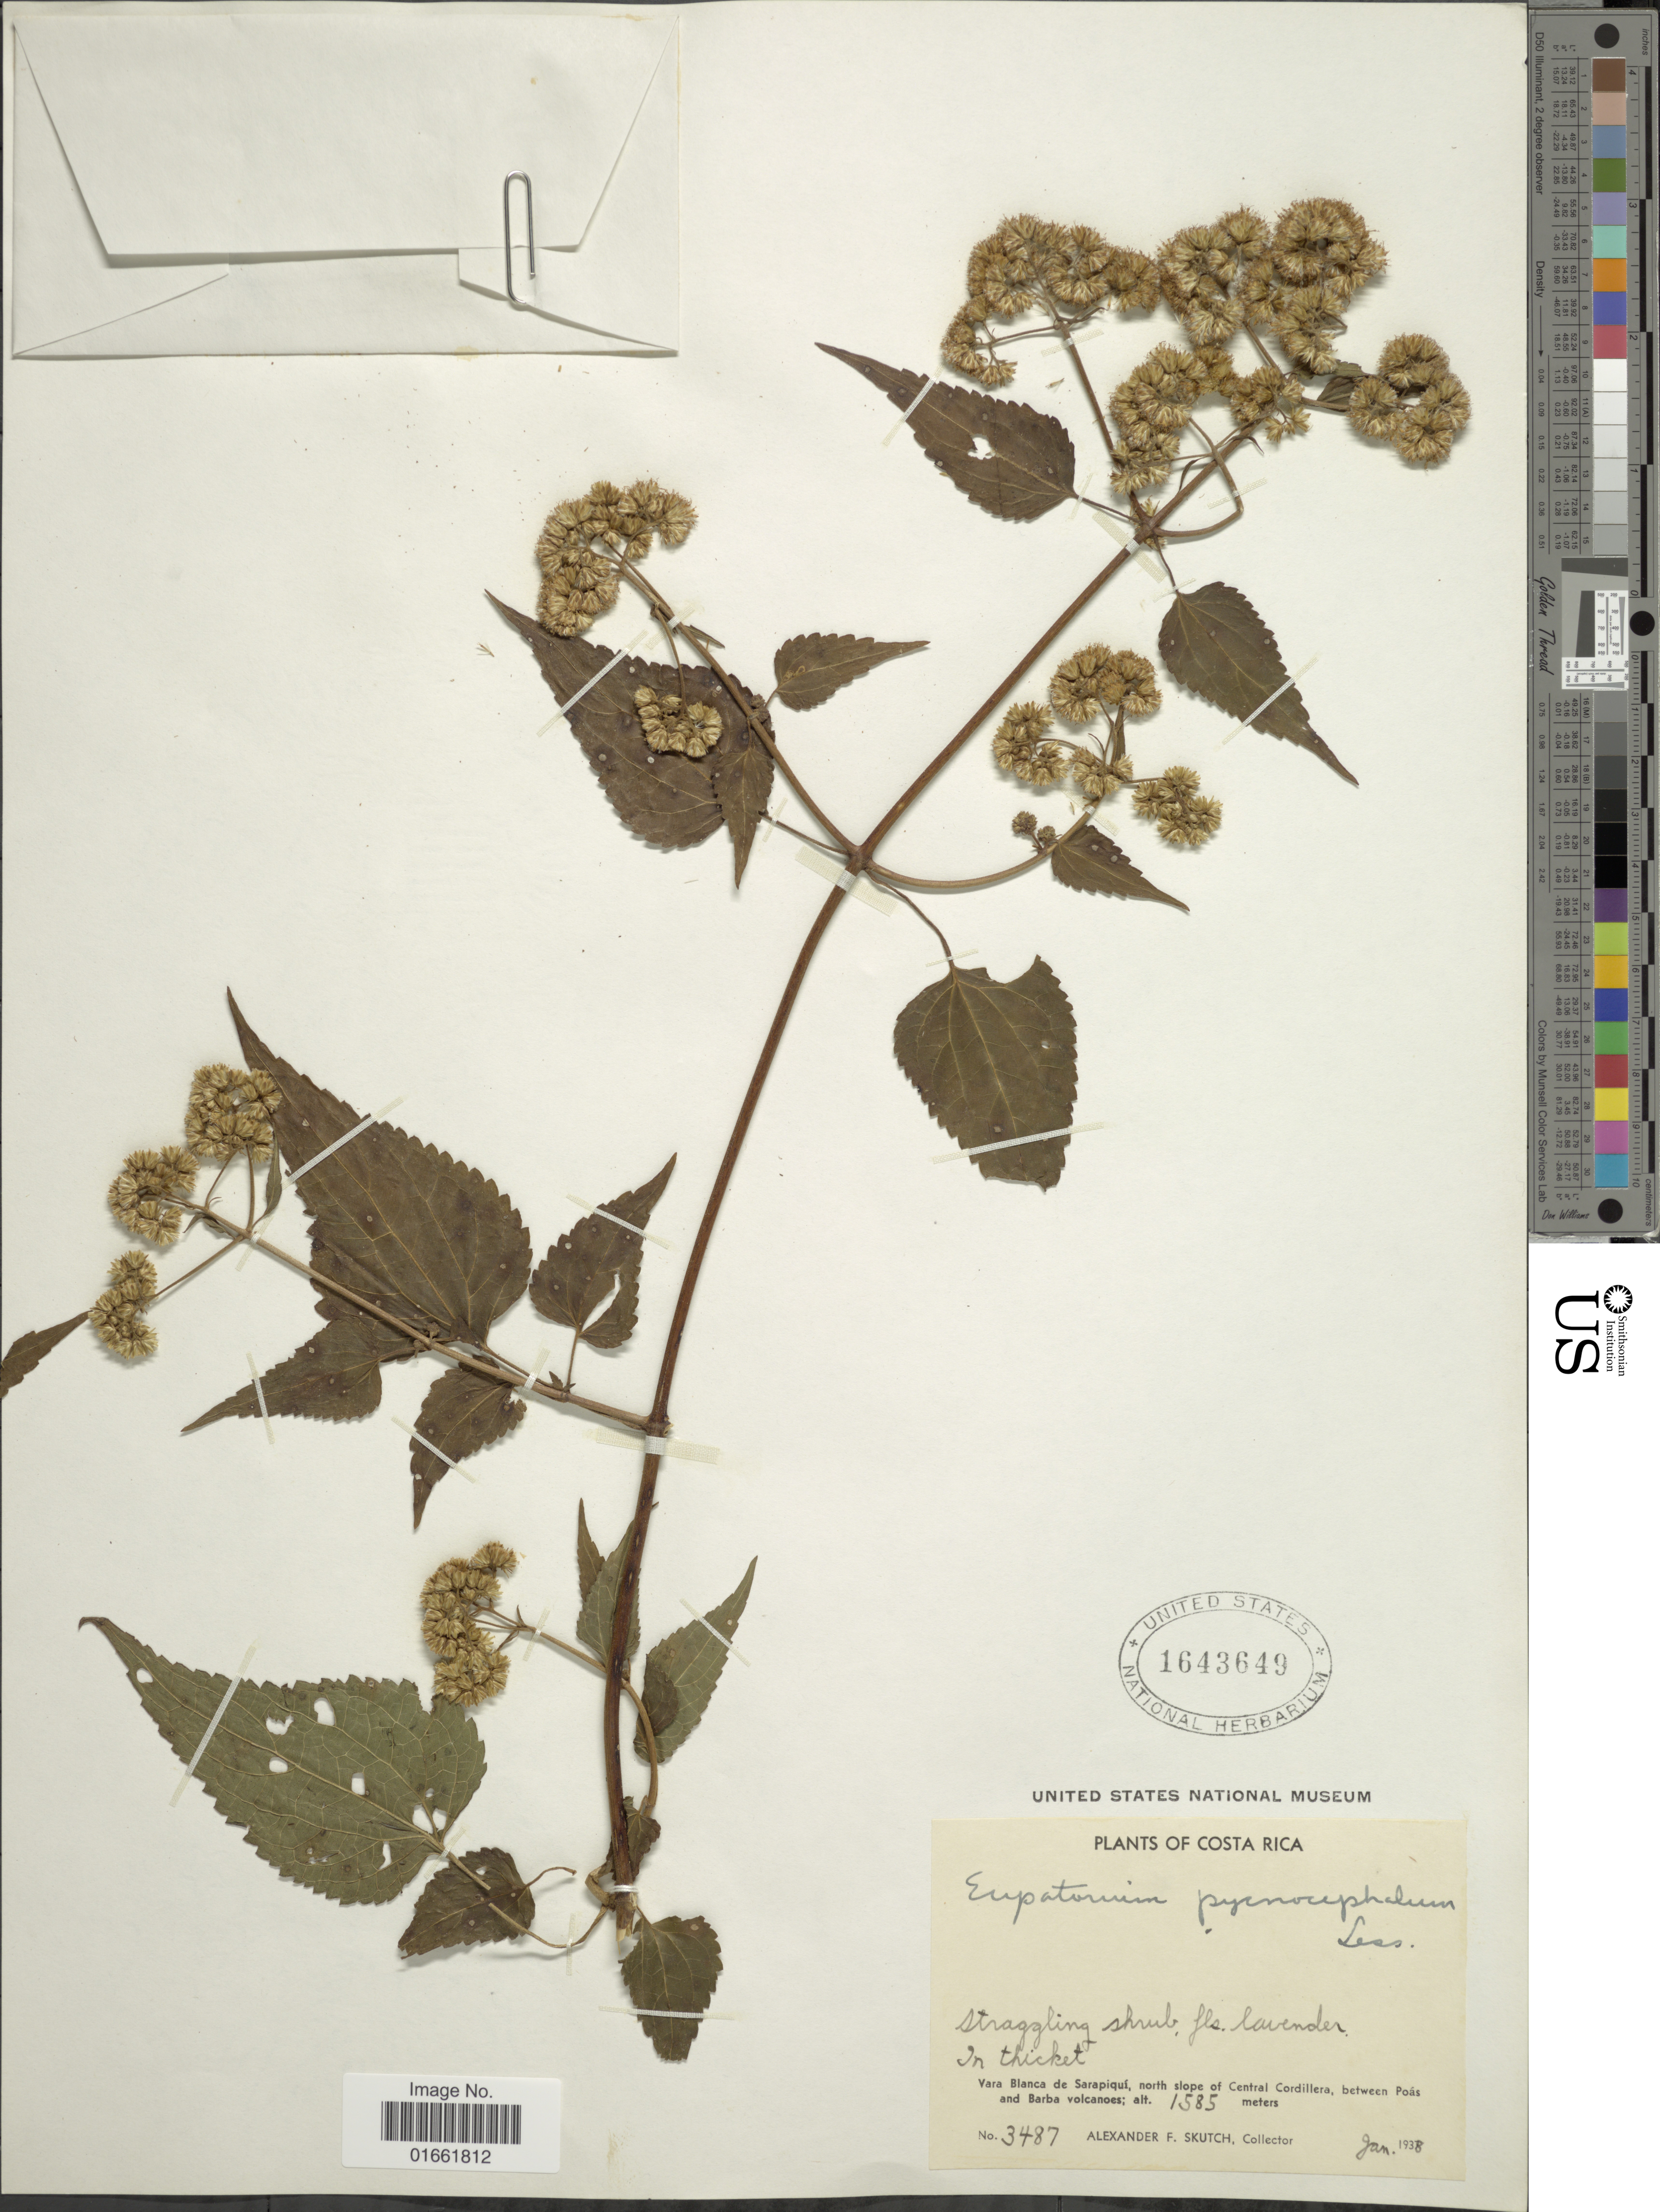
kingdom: Plantae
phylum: Tracheophyta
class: Magnoliopsida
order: Asterales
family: Asteraceae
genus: Fleischmannia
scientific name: Fleischmannia pratensis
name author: (Klatt) R.M. King & H. Rob.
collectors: A. F. Skutch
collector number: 3487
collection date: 1938-01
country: Costa Rica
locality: Vara Blanca de Sarapiquí, north slope of Central Cordillera, between Poás and Barba volcanoes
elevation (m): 1585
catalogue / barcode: US 1643649